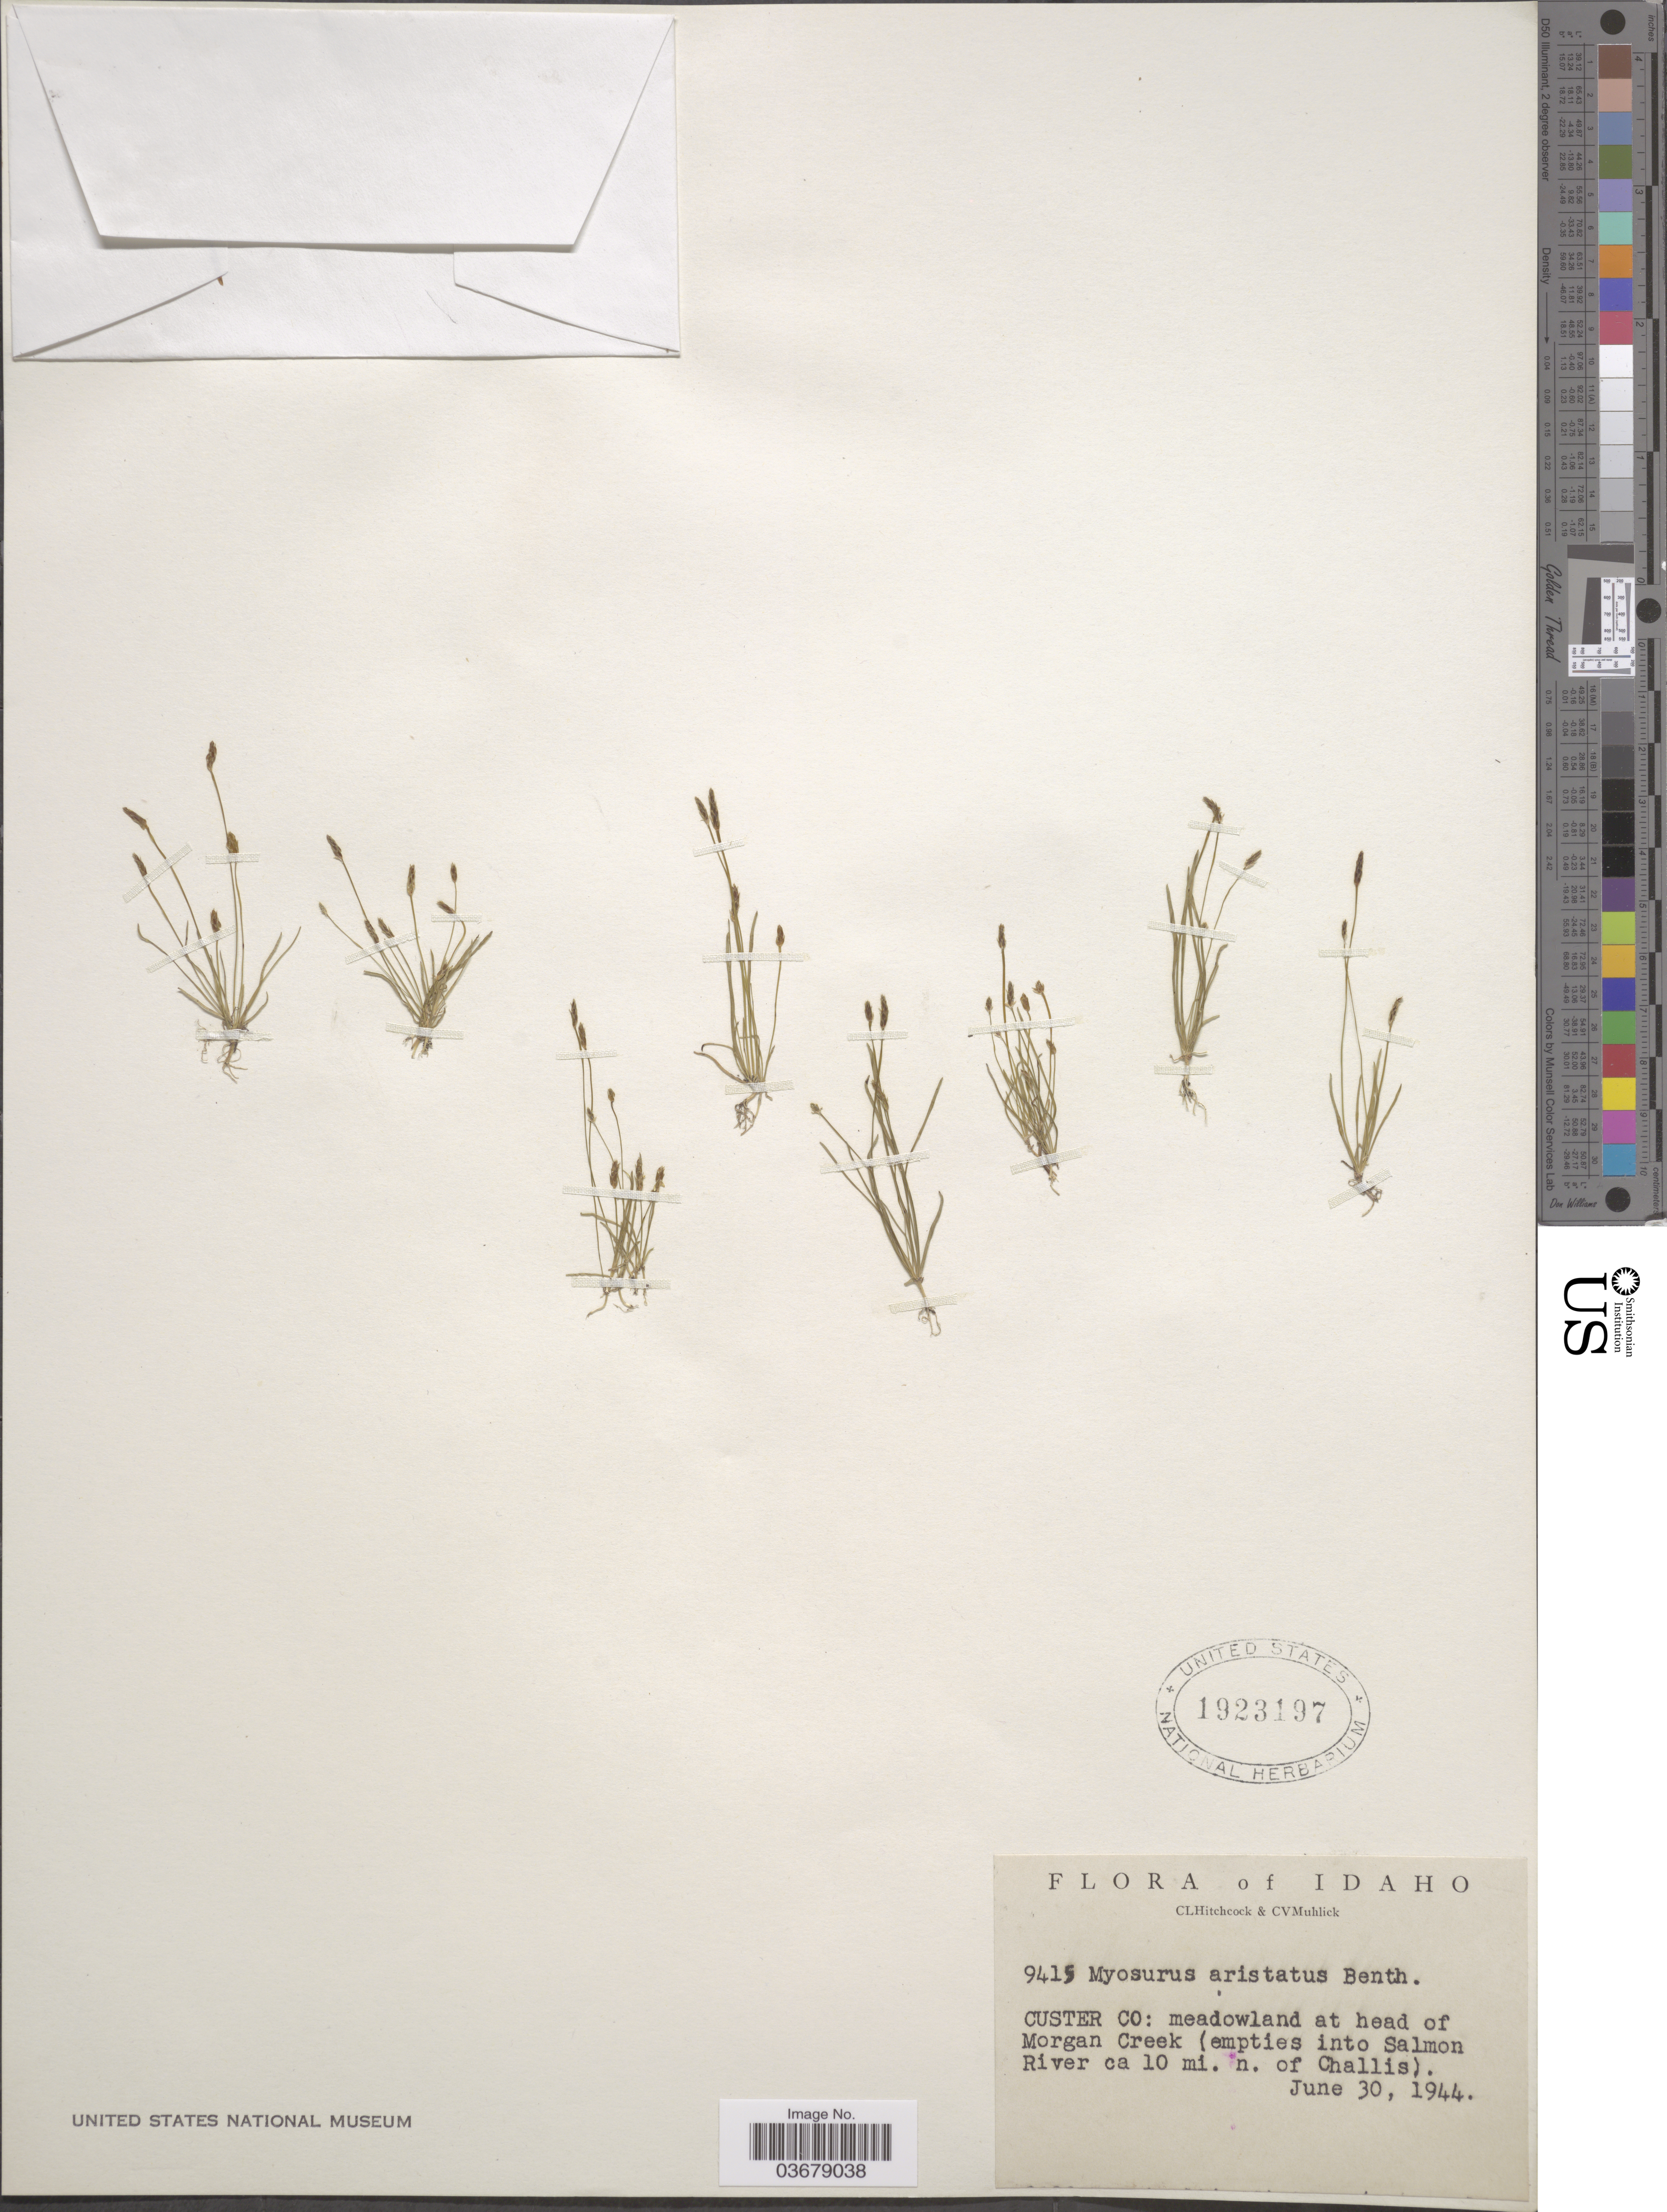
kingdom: Plantae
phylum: Tracheophyta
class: Magnoliopsida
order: Ranunculales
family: Ranunculaceae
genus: Myosurus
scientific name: Myosurus aristatus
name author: Benth.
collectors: C. L. Hitchcock & C. V. Muhlick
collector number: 9415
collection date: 1944-06-30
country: United States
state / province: Idaho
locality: Custer Co: meadowland at head of Morgan Creek (empties into Salmon River ca 10 mi. n. of Challis).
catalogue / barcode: US 1923197